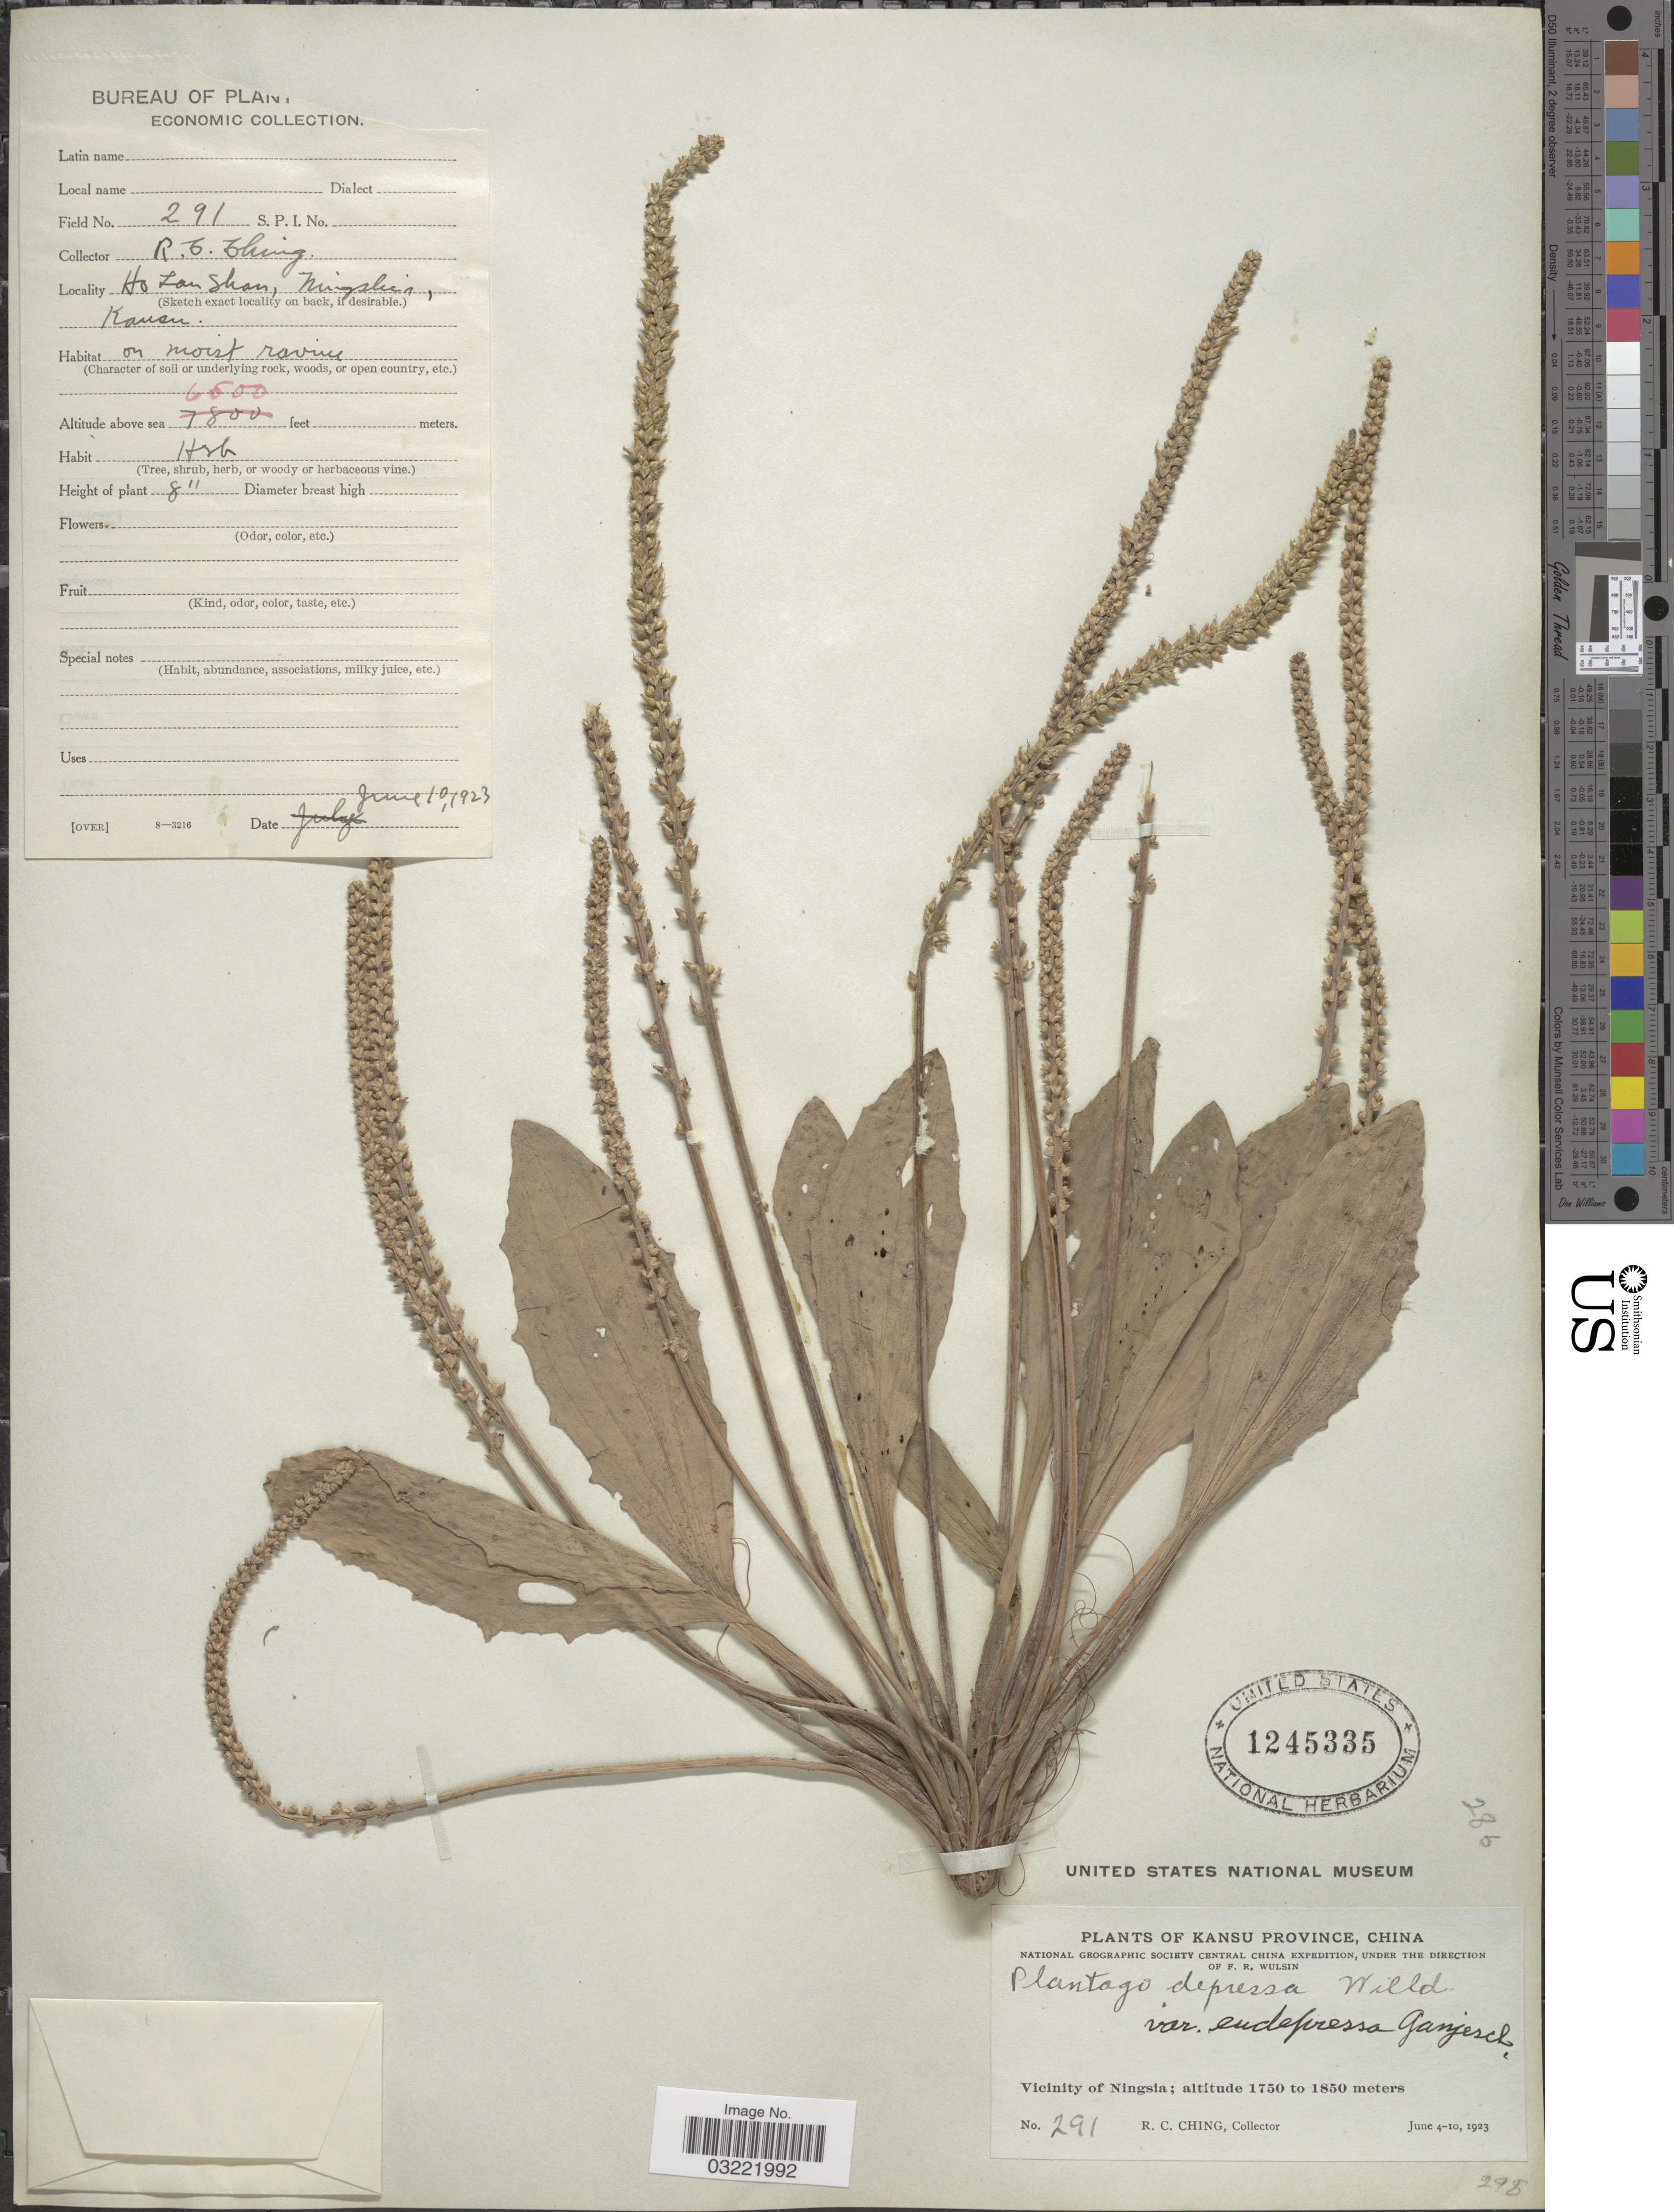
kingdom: Plantae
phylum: Tracheophyta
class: Magnoliopsida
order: Lamiales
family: Plantaginaceae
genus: Plantago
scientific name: Plantago depressa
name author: Willd.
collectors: R. C. Ching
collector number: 291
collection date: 1923-06-10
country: China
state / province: Gansu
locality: Kansu Province. Vicinity of Ningsia. Ho Lan Shan.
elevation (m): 1981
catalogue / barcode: US 1245335